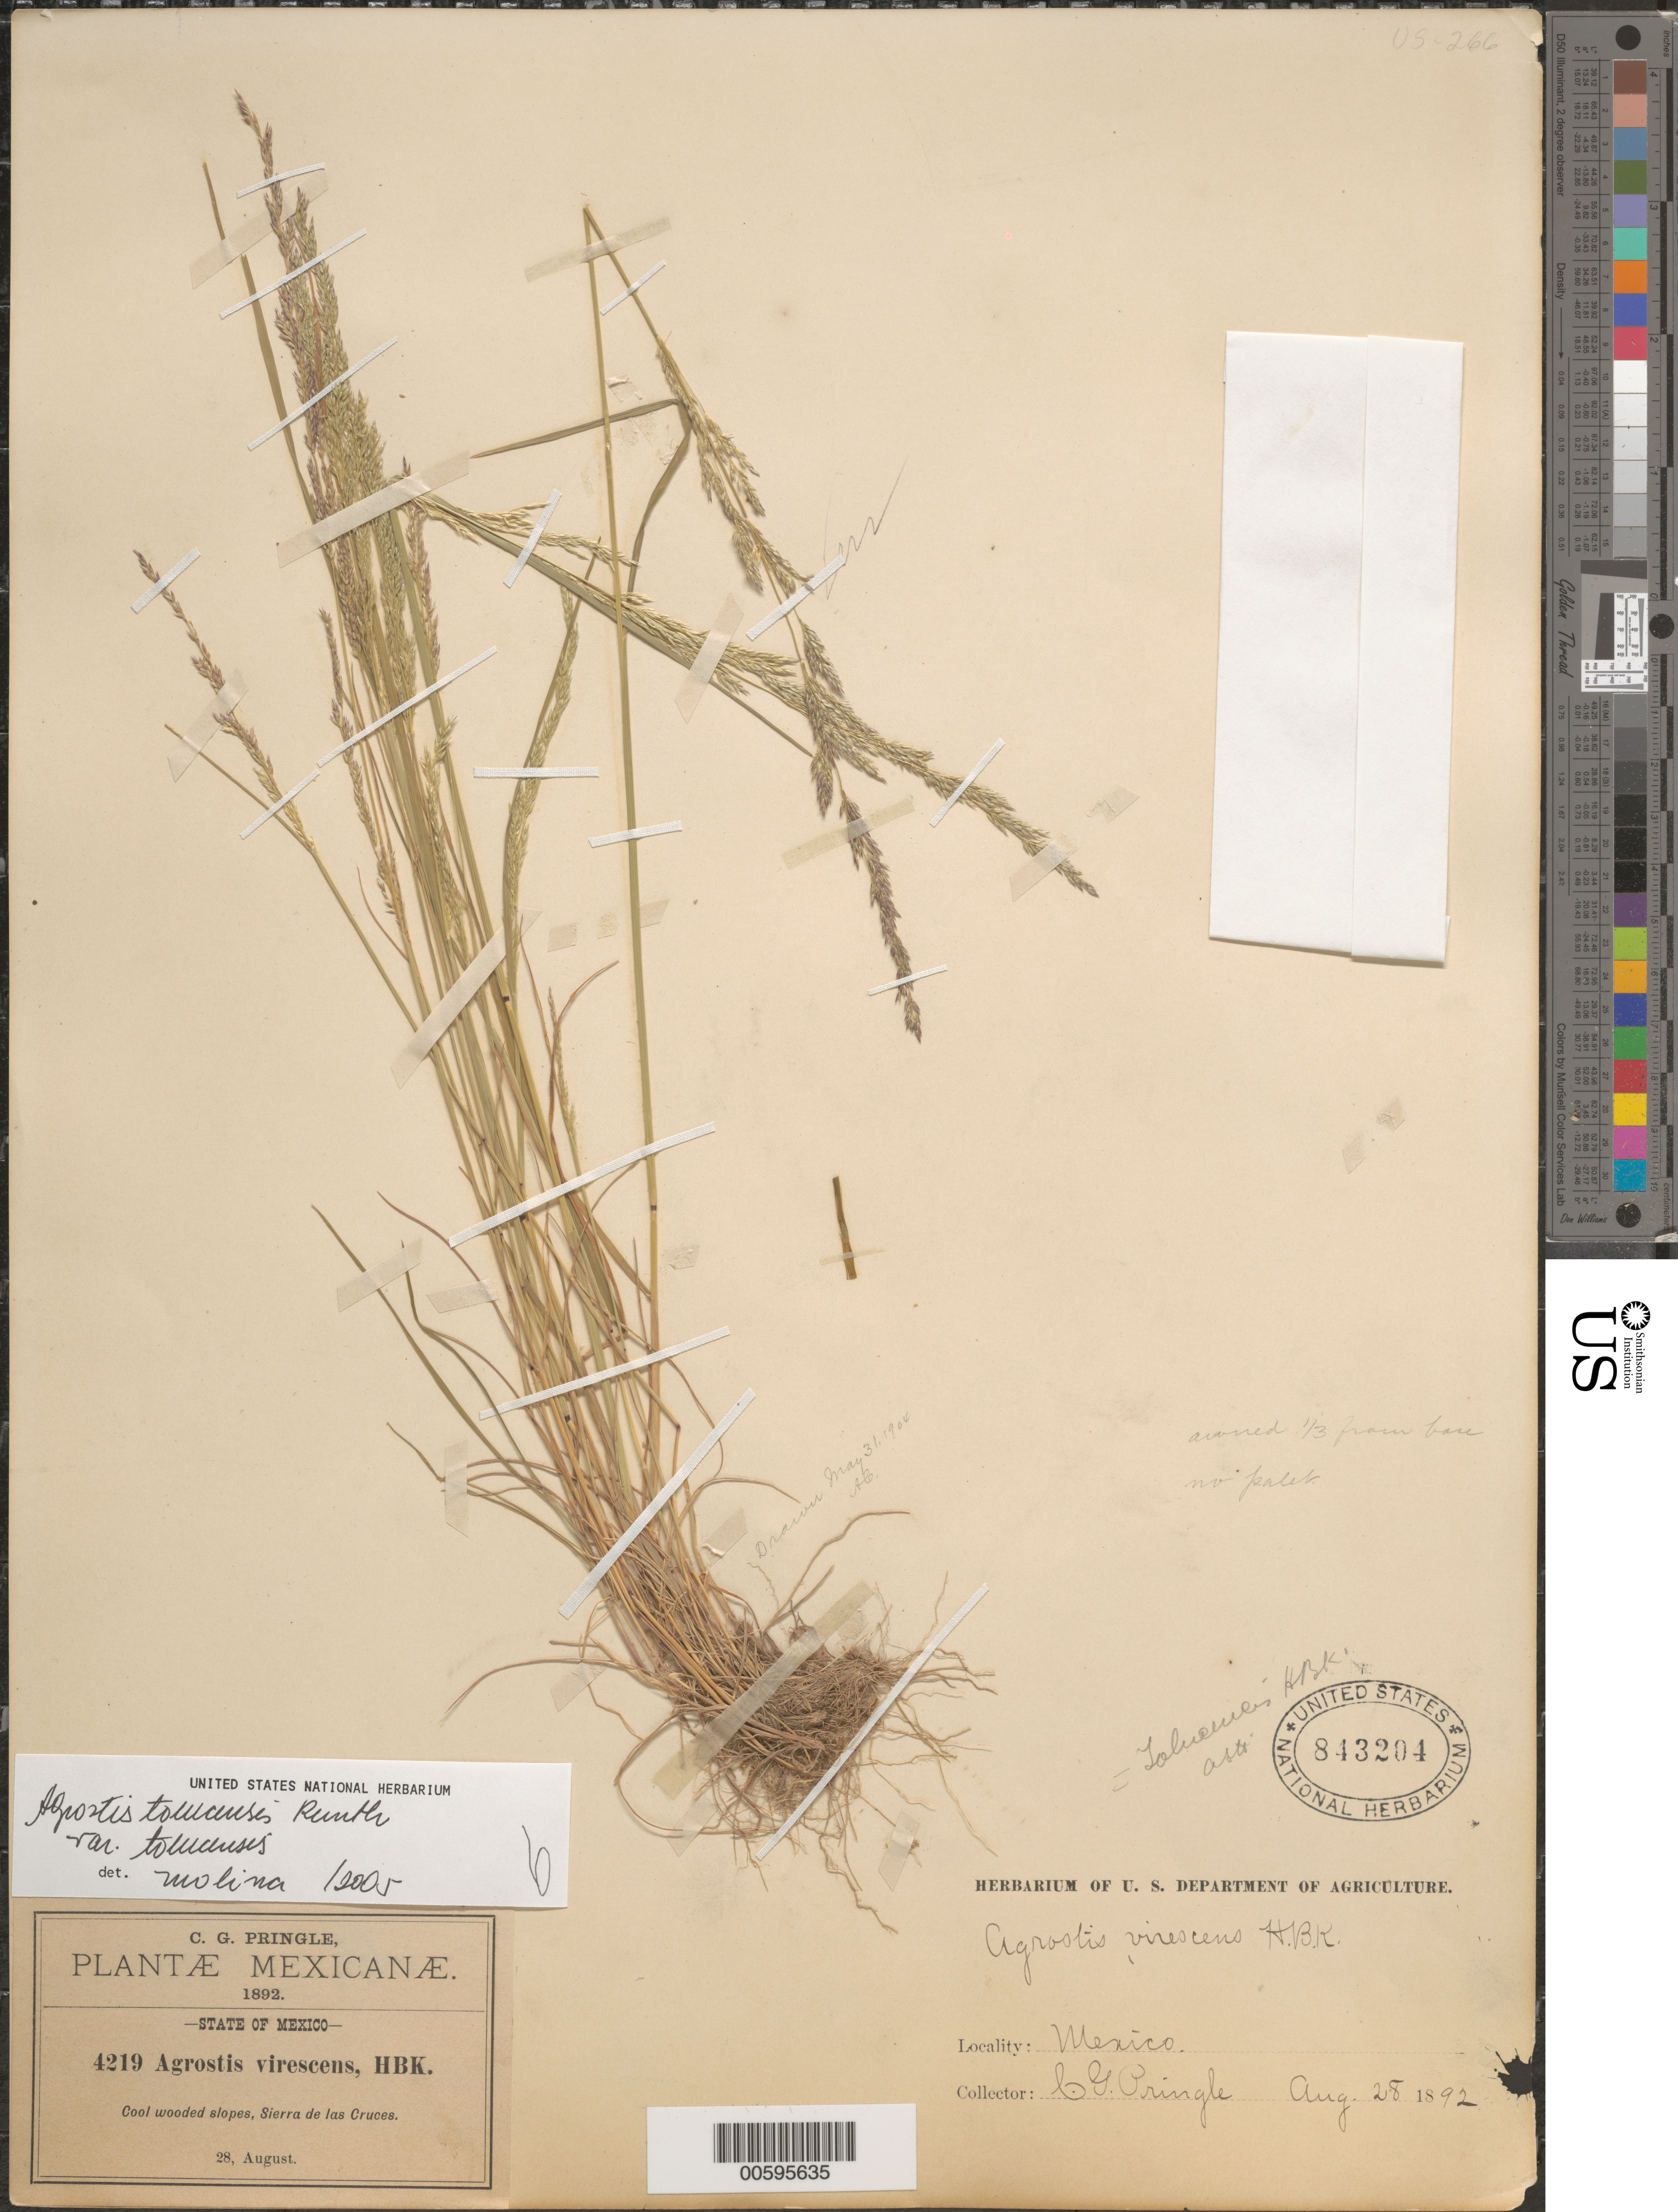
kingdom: Plantae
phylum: Tracheophyta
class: Liliopsida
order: Poales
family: Poaceae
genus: Agrostis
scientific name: Agrostis tolucensis Kunth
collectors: C. G. Pringle et al.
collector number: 4219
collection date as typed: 28 Aug 1892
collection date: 1892-08-28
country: Mexico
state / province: México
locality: Sierra de Las Cruces.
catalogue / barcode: US 843204